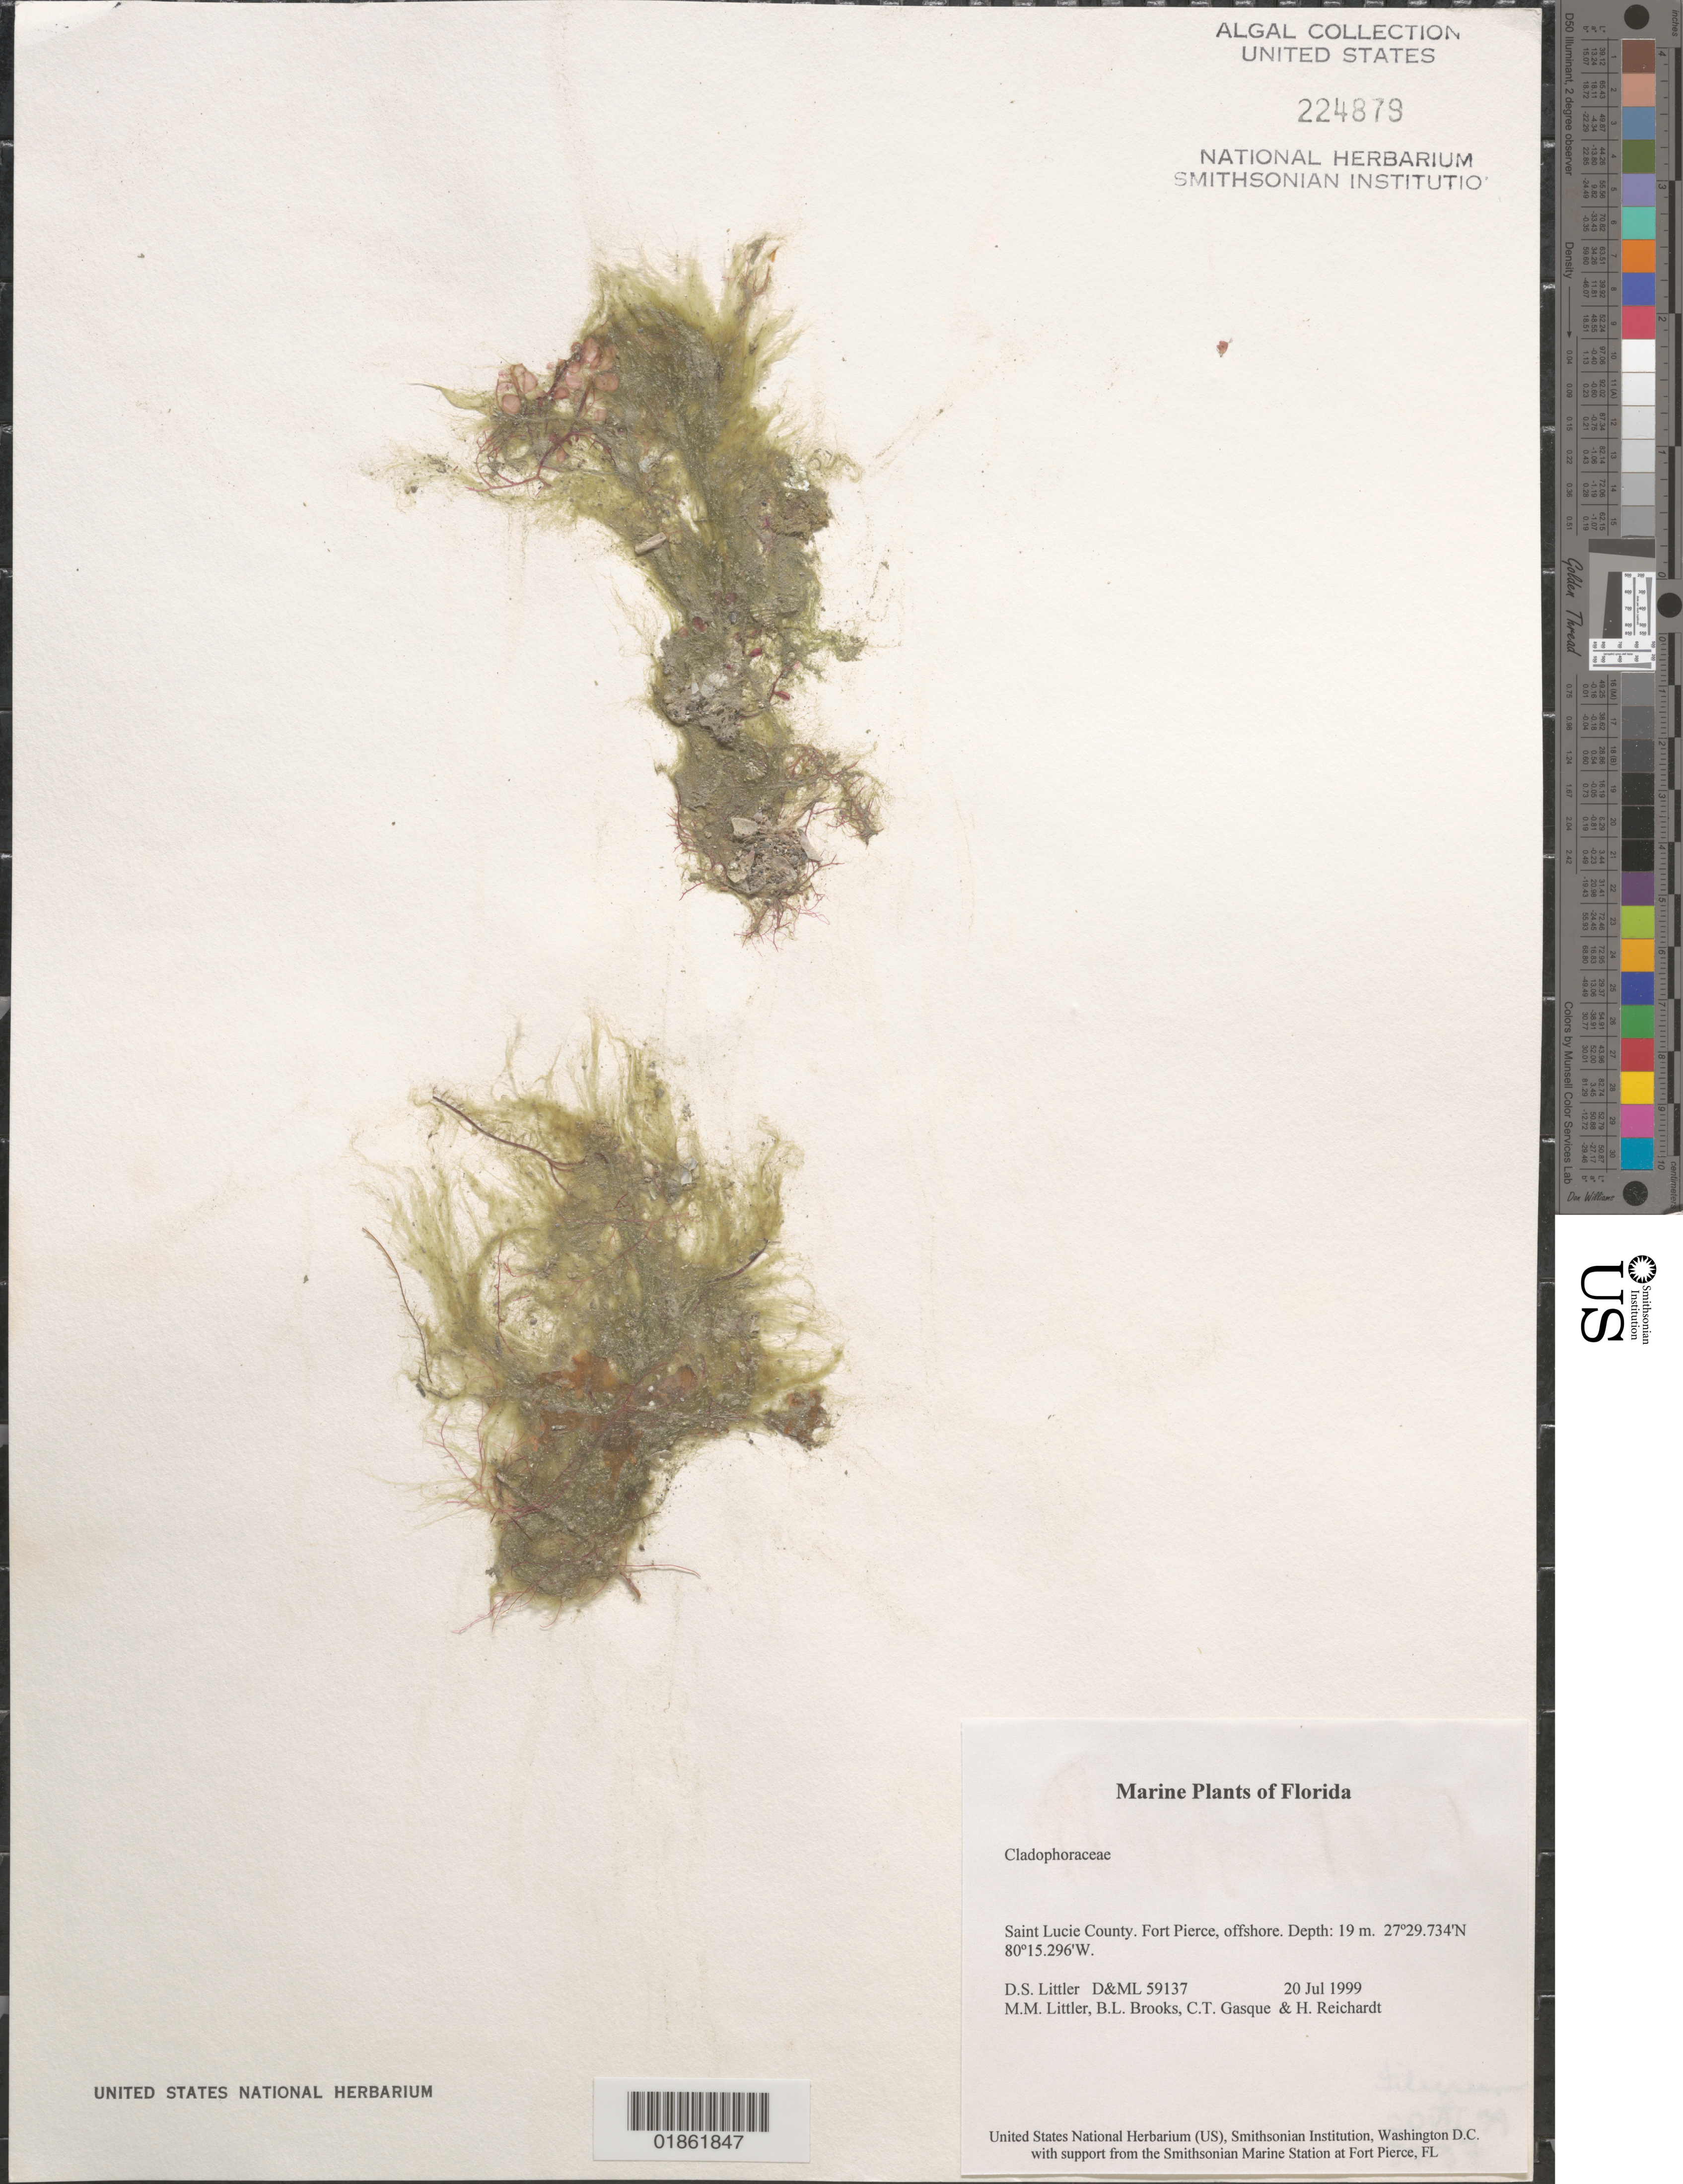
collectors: D. S. Littler, M. M. Littler & C. Gasque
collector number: D&ML 59137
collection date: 1999-07-20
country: United States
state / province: Florida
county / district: Saint Lucie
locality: Fort Pierce.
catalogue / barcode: US 224879